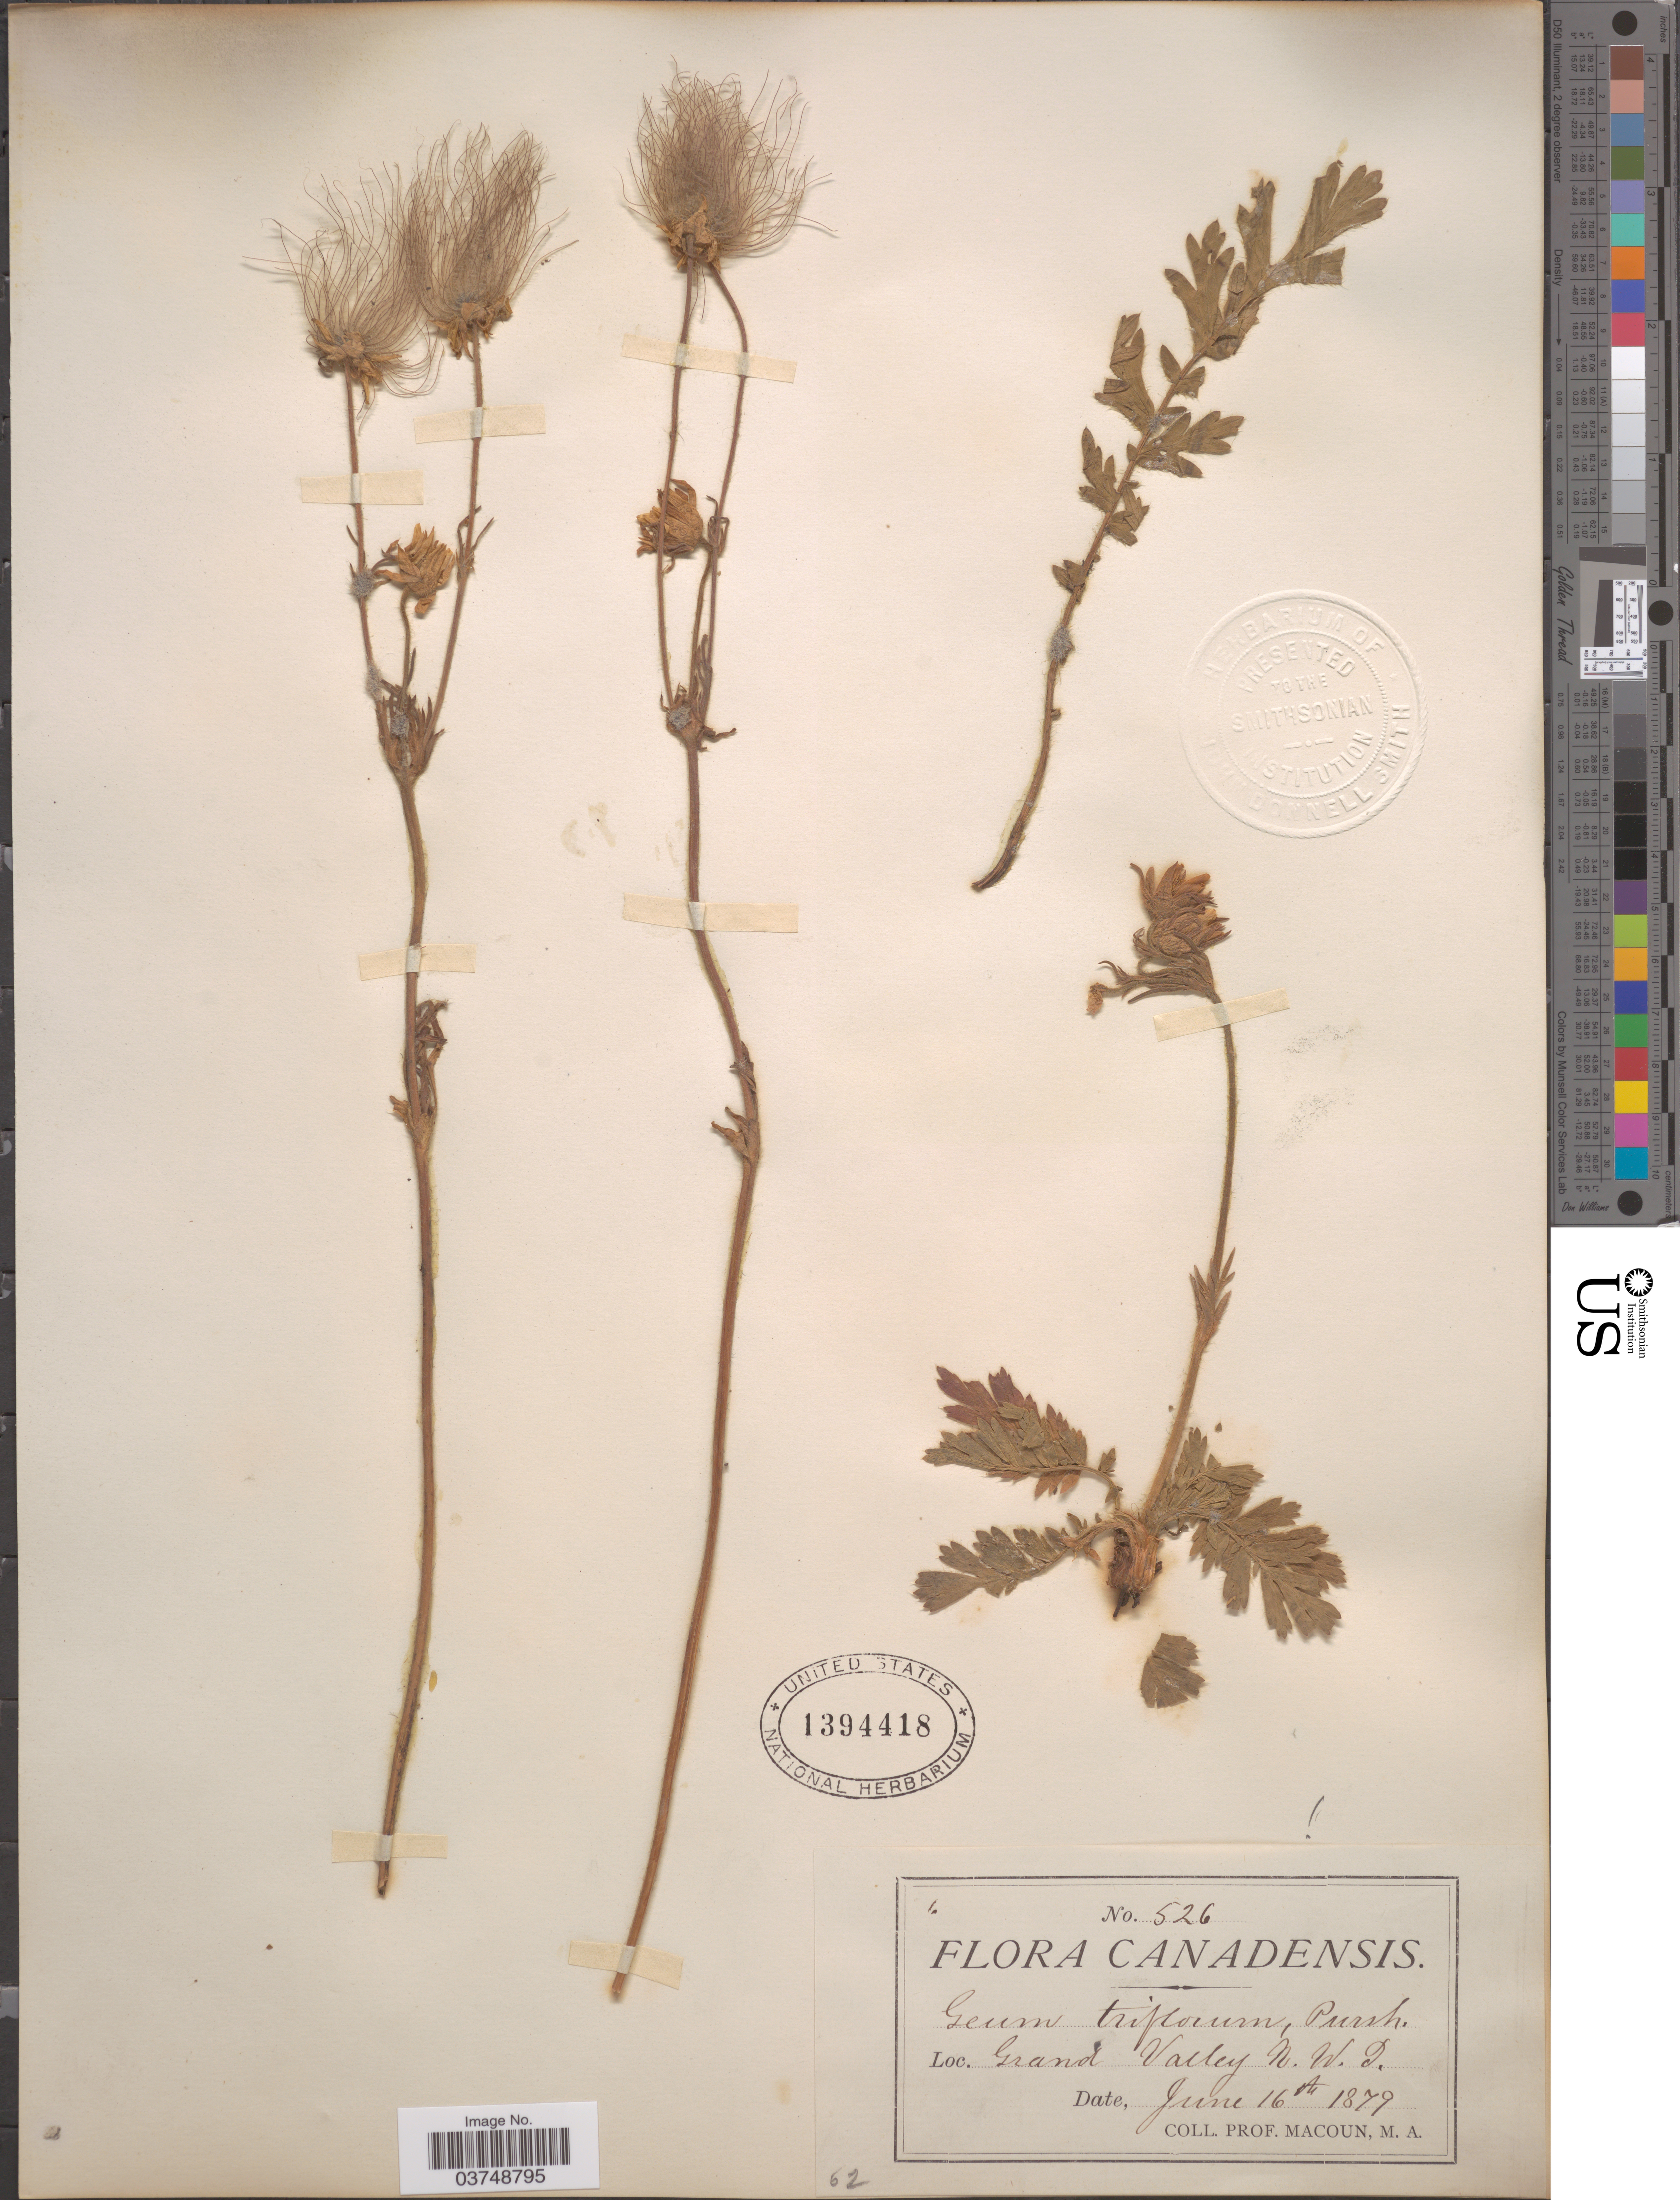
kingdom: Plantae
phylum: Tracheophyta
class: Magnoliopsida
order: Rosales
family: Rosaceae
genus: Geum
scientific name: Geum triflorum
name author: Pursh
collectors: Prof. Macoun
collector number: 526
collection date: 1879-06-16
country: Canada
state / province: Northwest Territories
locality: Grand Valley.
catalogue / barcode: US 1394418